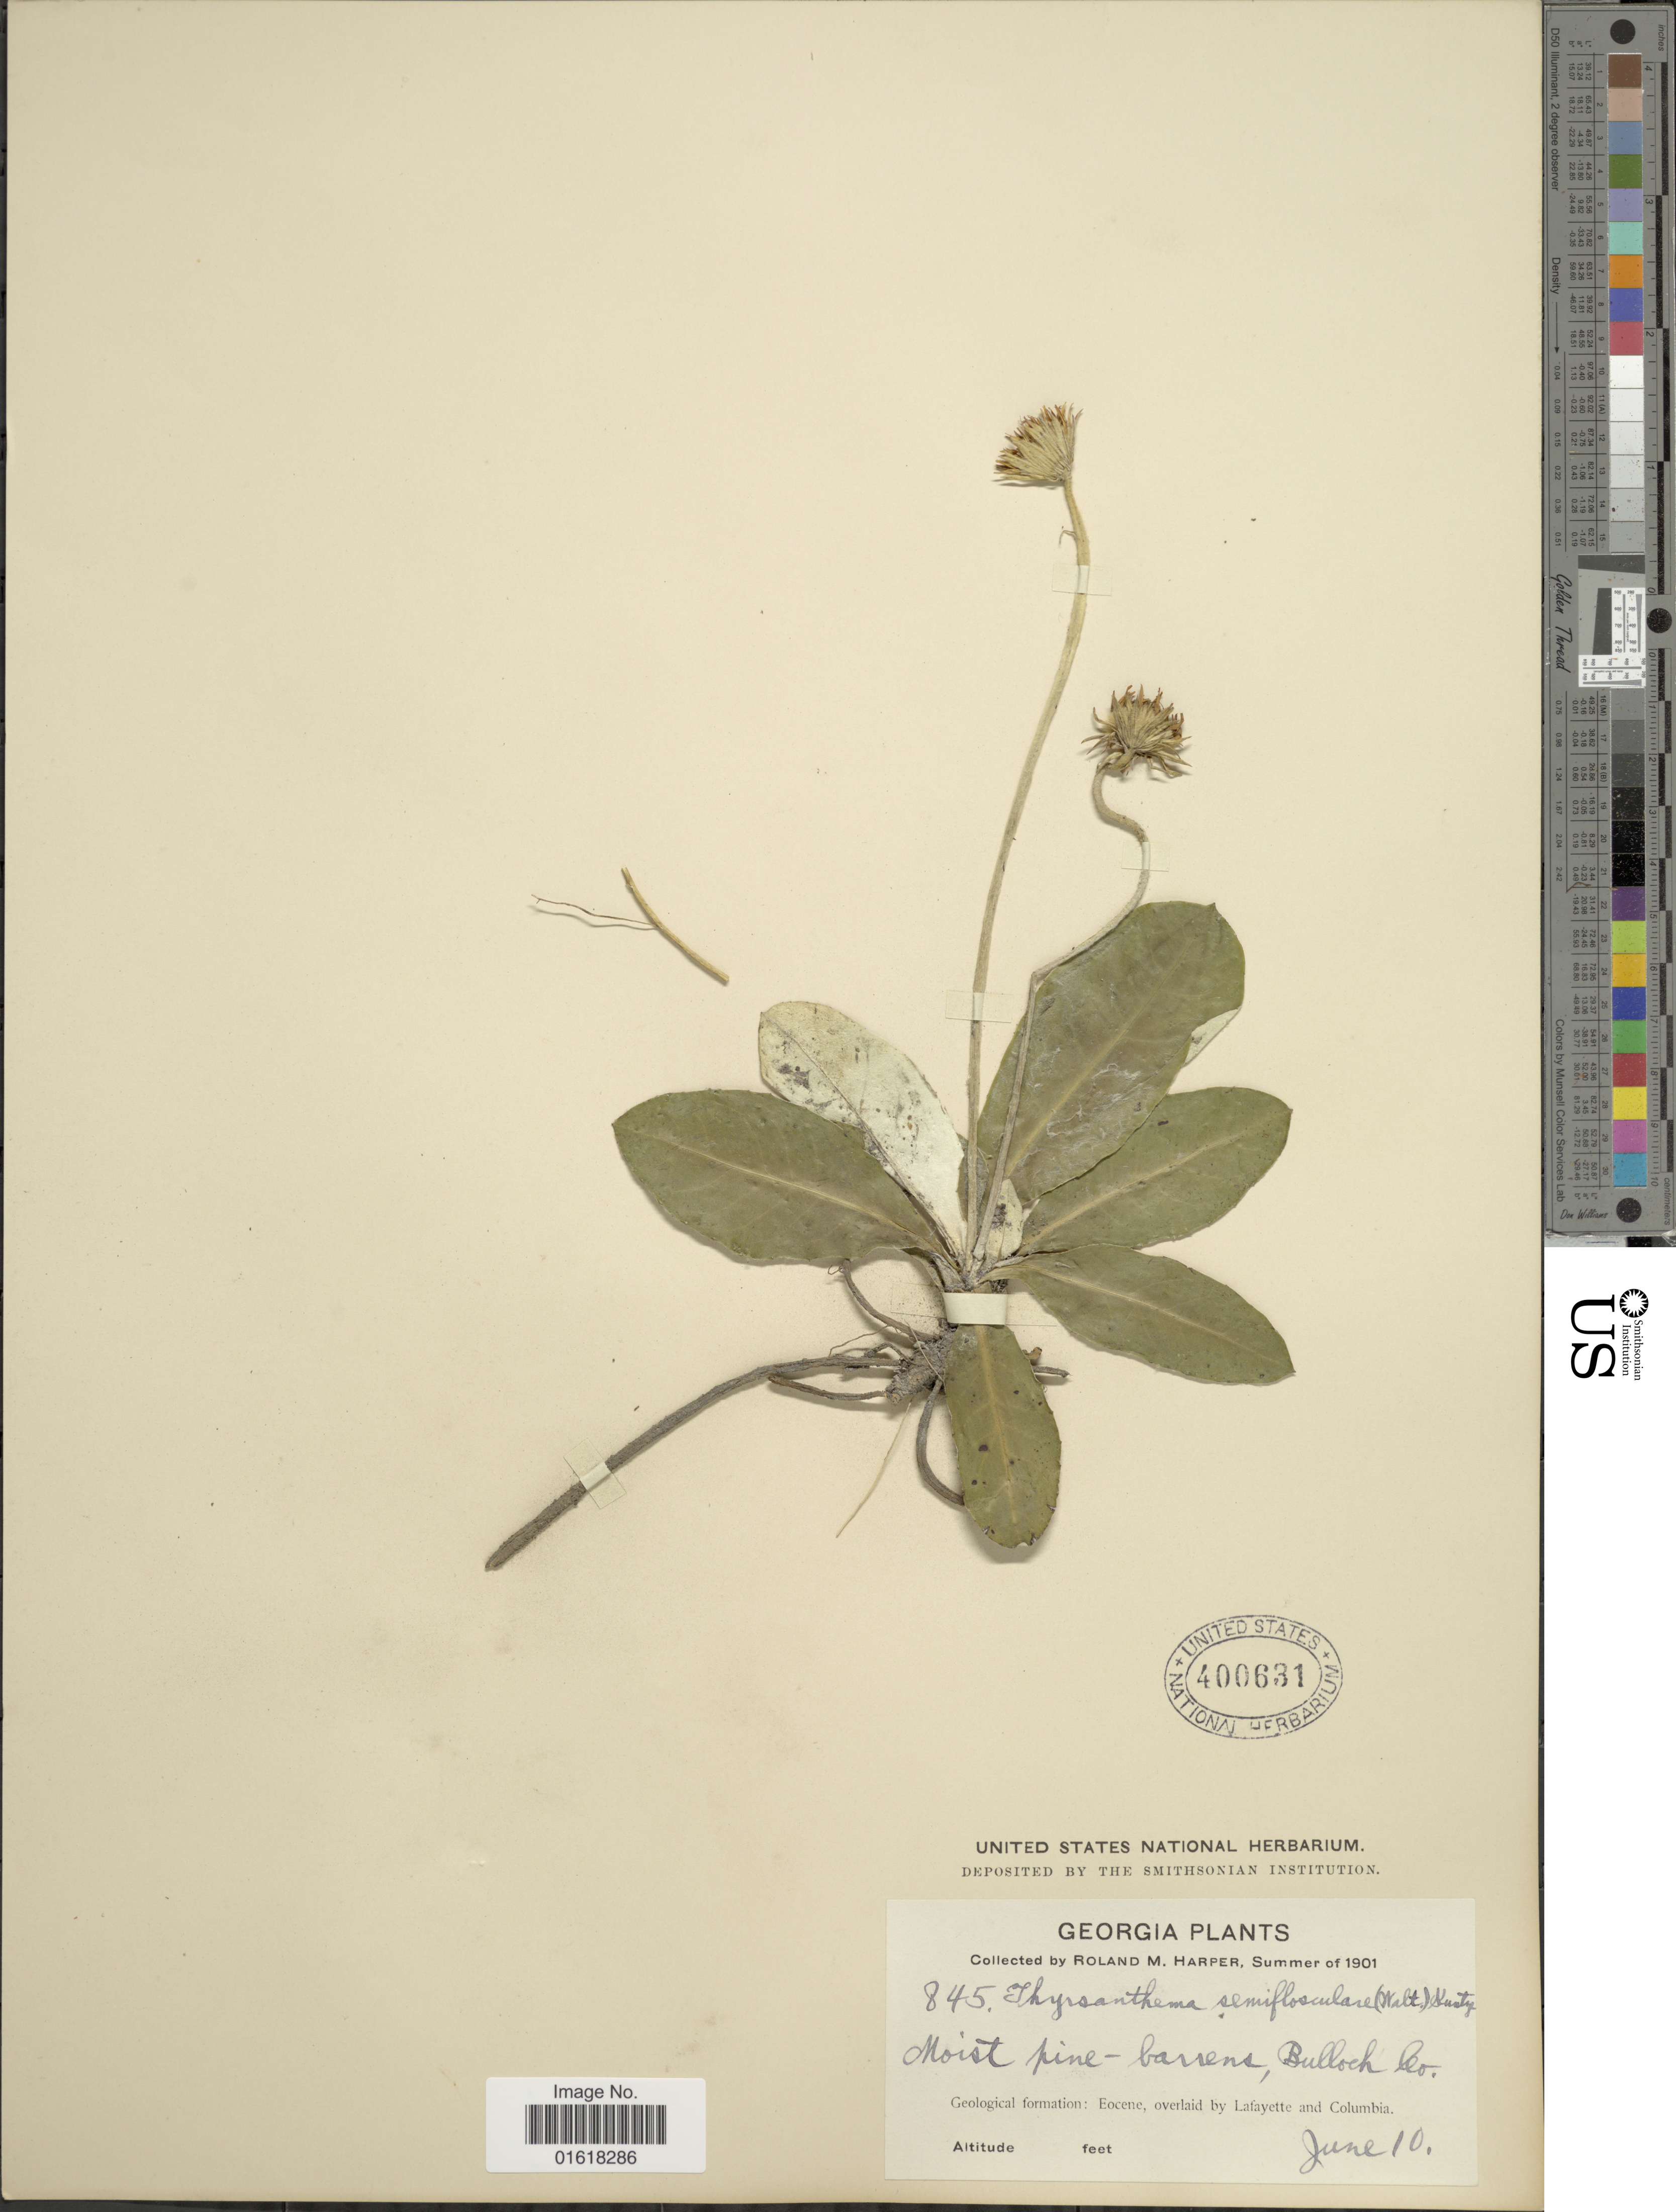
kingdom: Plantae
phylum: Tracheophyta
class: Magnoliopsida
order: Asterales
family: Asteraceae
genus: Chaptalia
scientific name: Chaptalia tomentosa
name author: Vent.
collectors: R. M. Harper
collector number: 845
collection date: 1901-06-10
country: United States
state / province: Georgia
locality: Bullock Co.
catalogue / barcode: US 400631